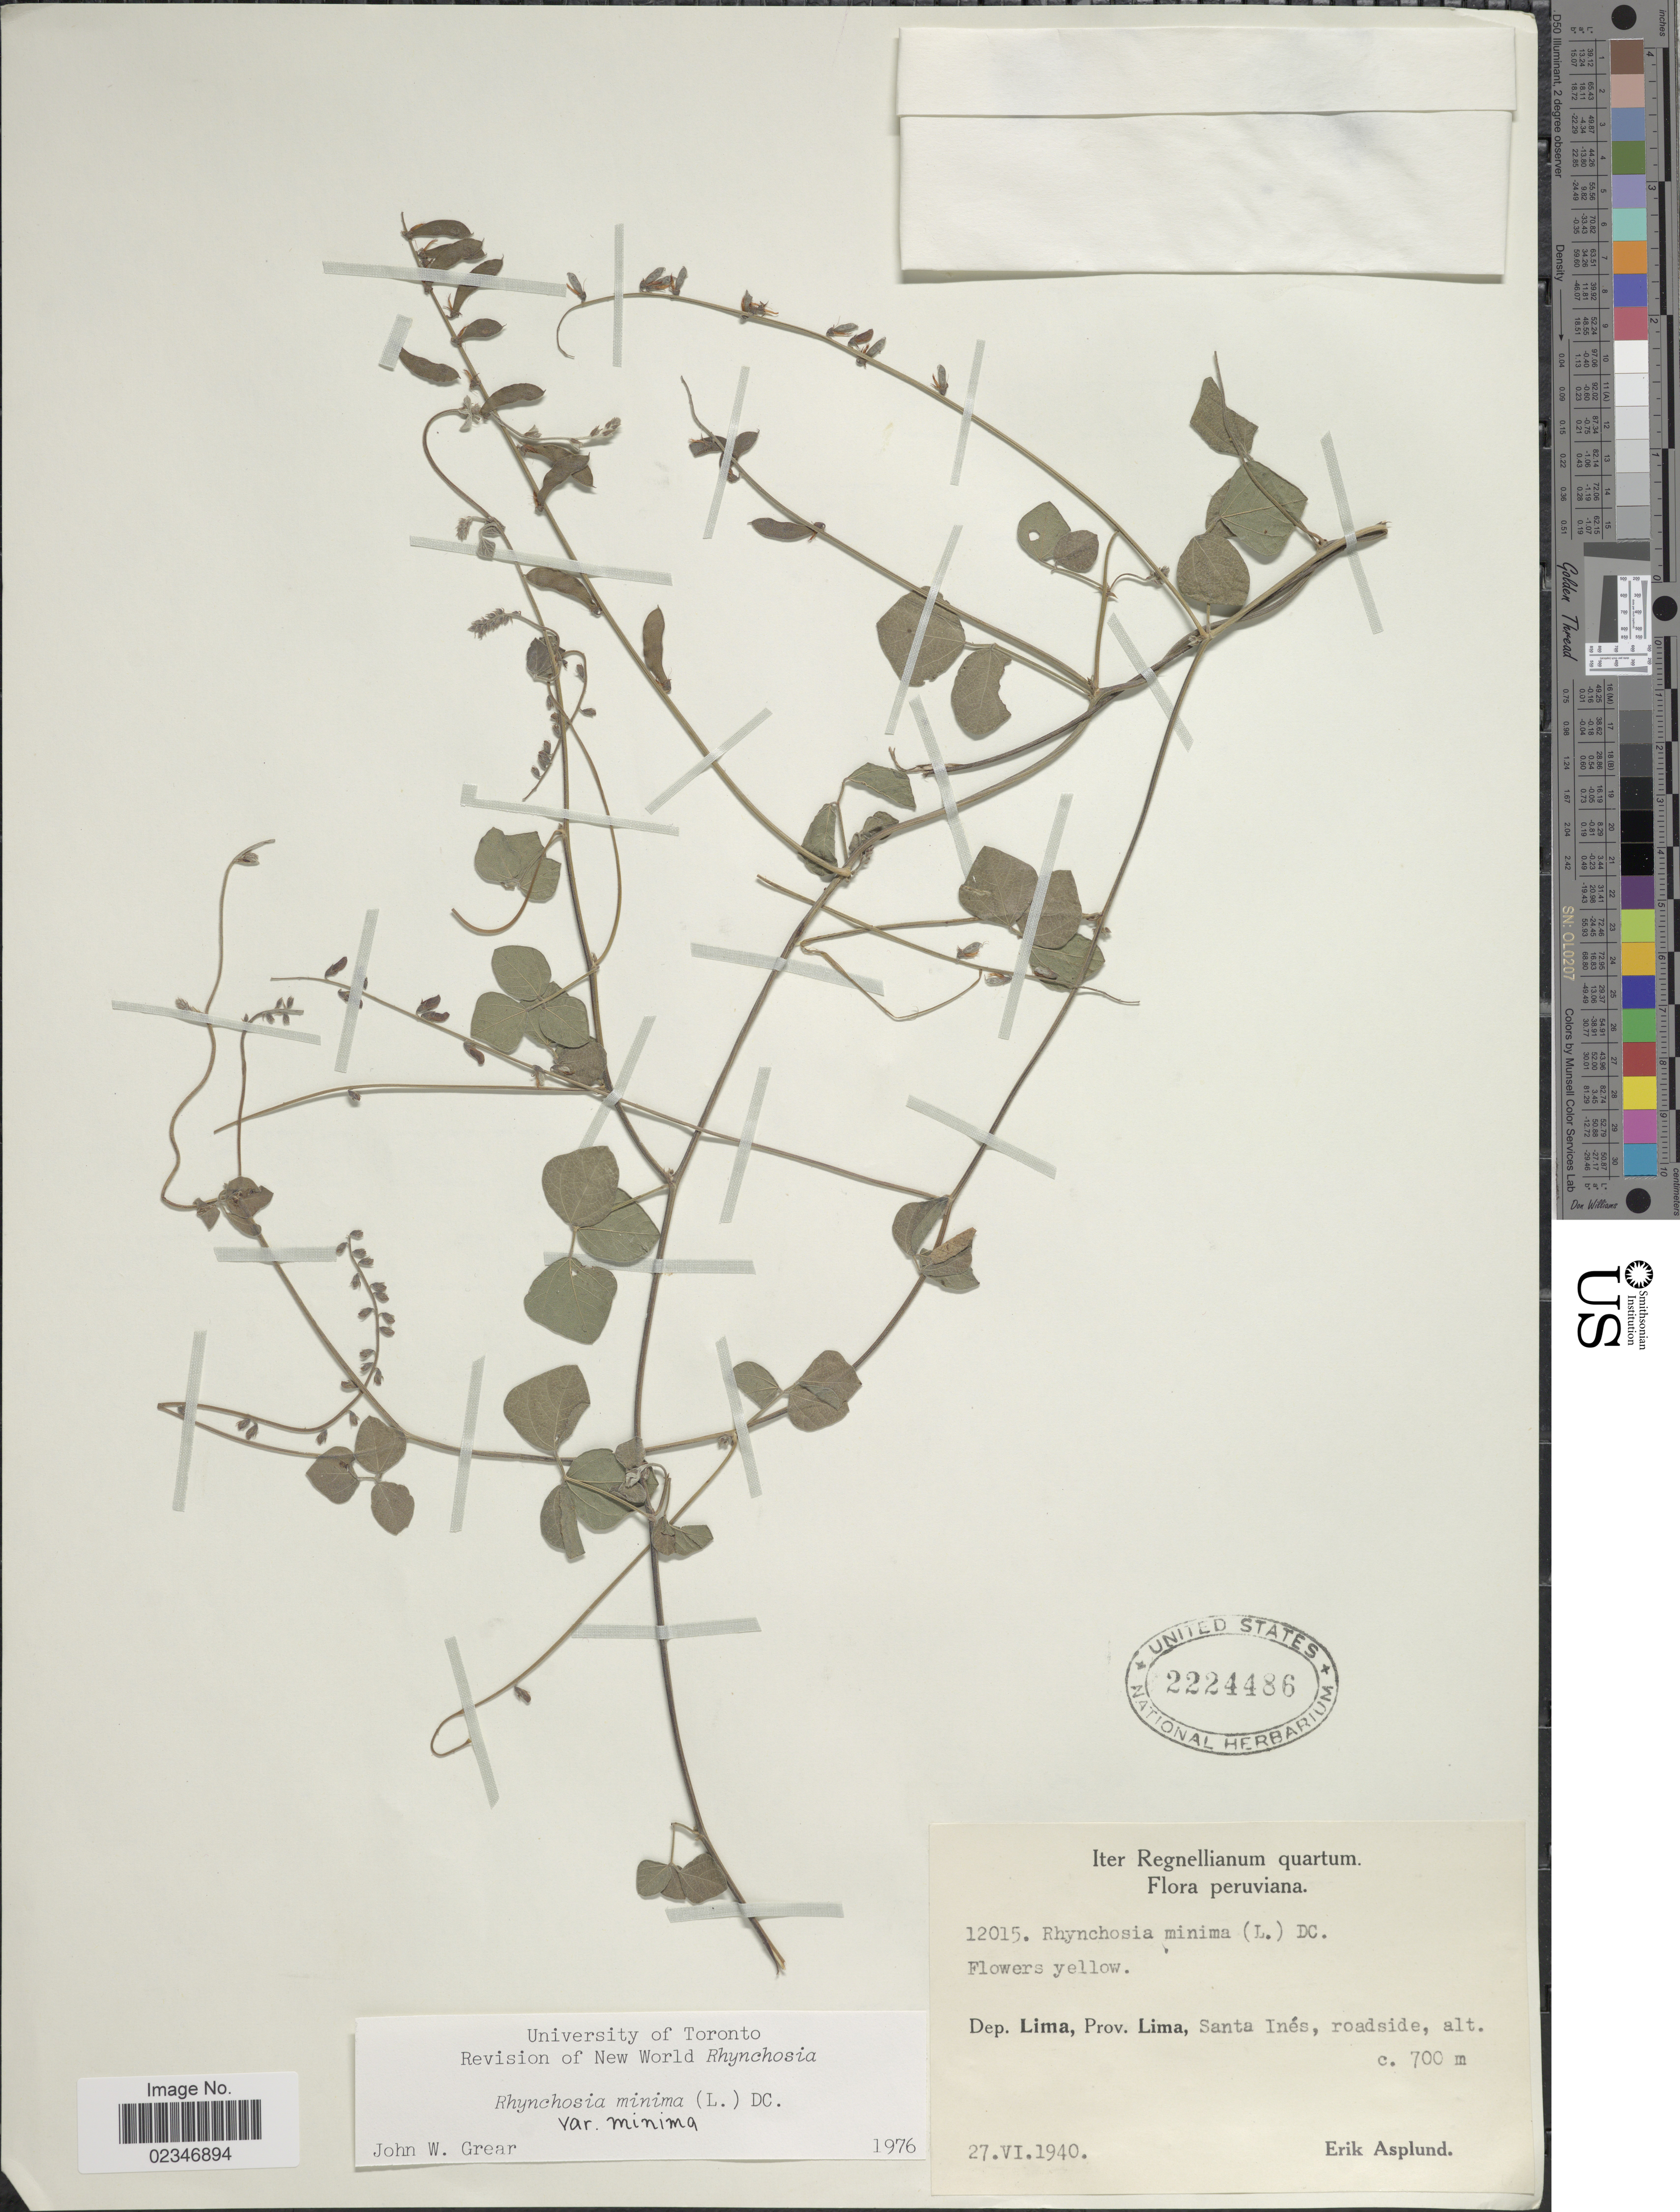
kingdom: Plantae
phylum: Tracheophyta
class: Magnoliopsida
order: Fabales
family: Fabaceae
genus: Rhynchosia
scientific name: Rhynchosia minima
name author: (L.) DC.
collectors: E. Asplund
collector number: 12015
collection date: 1940-06-27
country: Peru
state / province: Lima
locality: Prov. Lima, Santa Ines, roadside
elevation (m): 700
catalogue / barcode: US 2224486